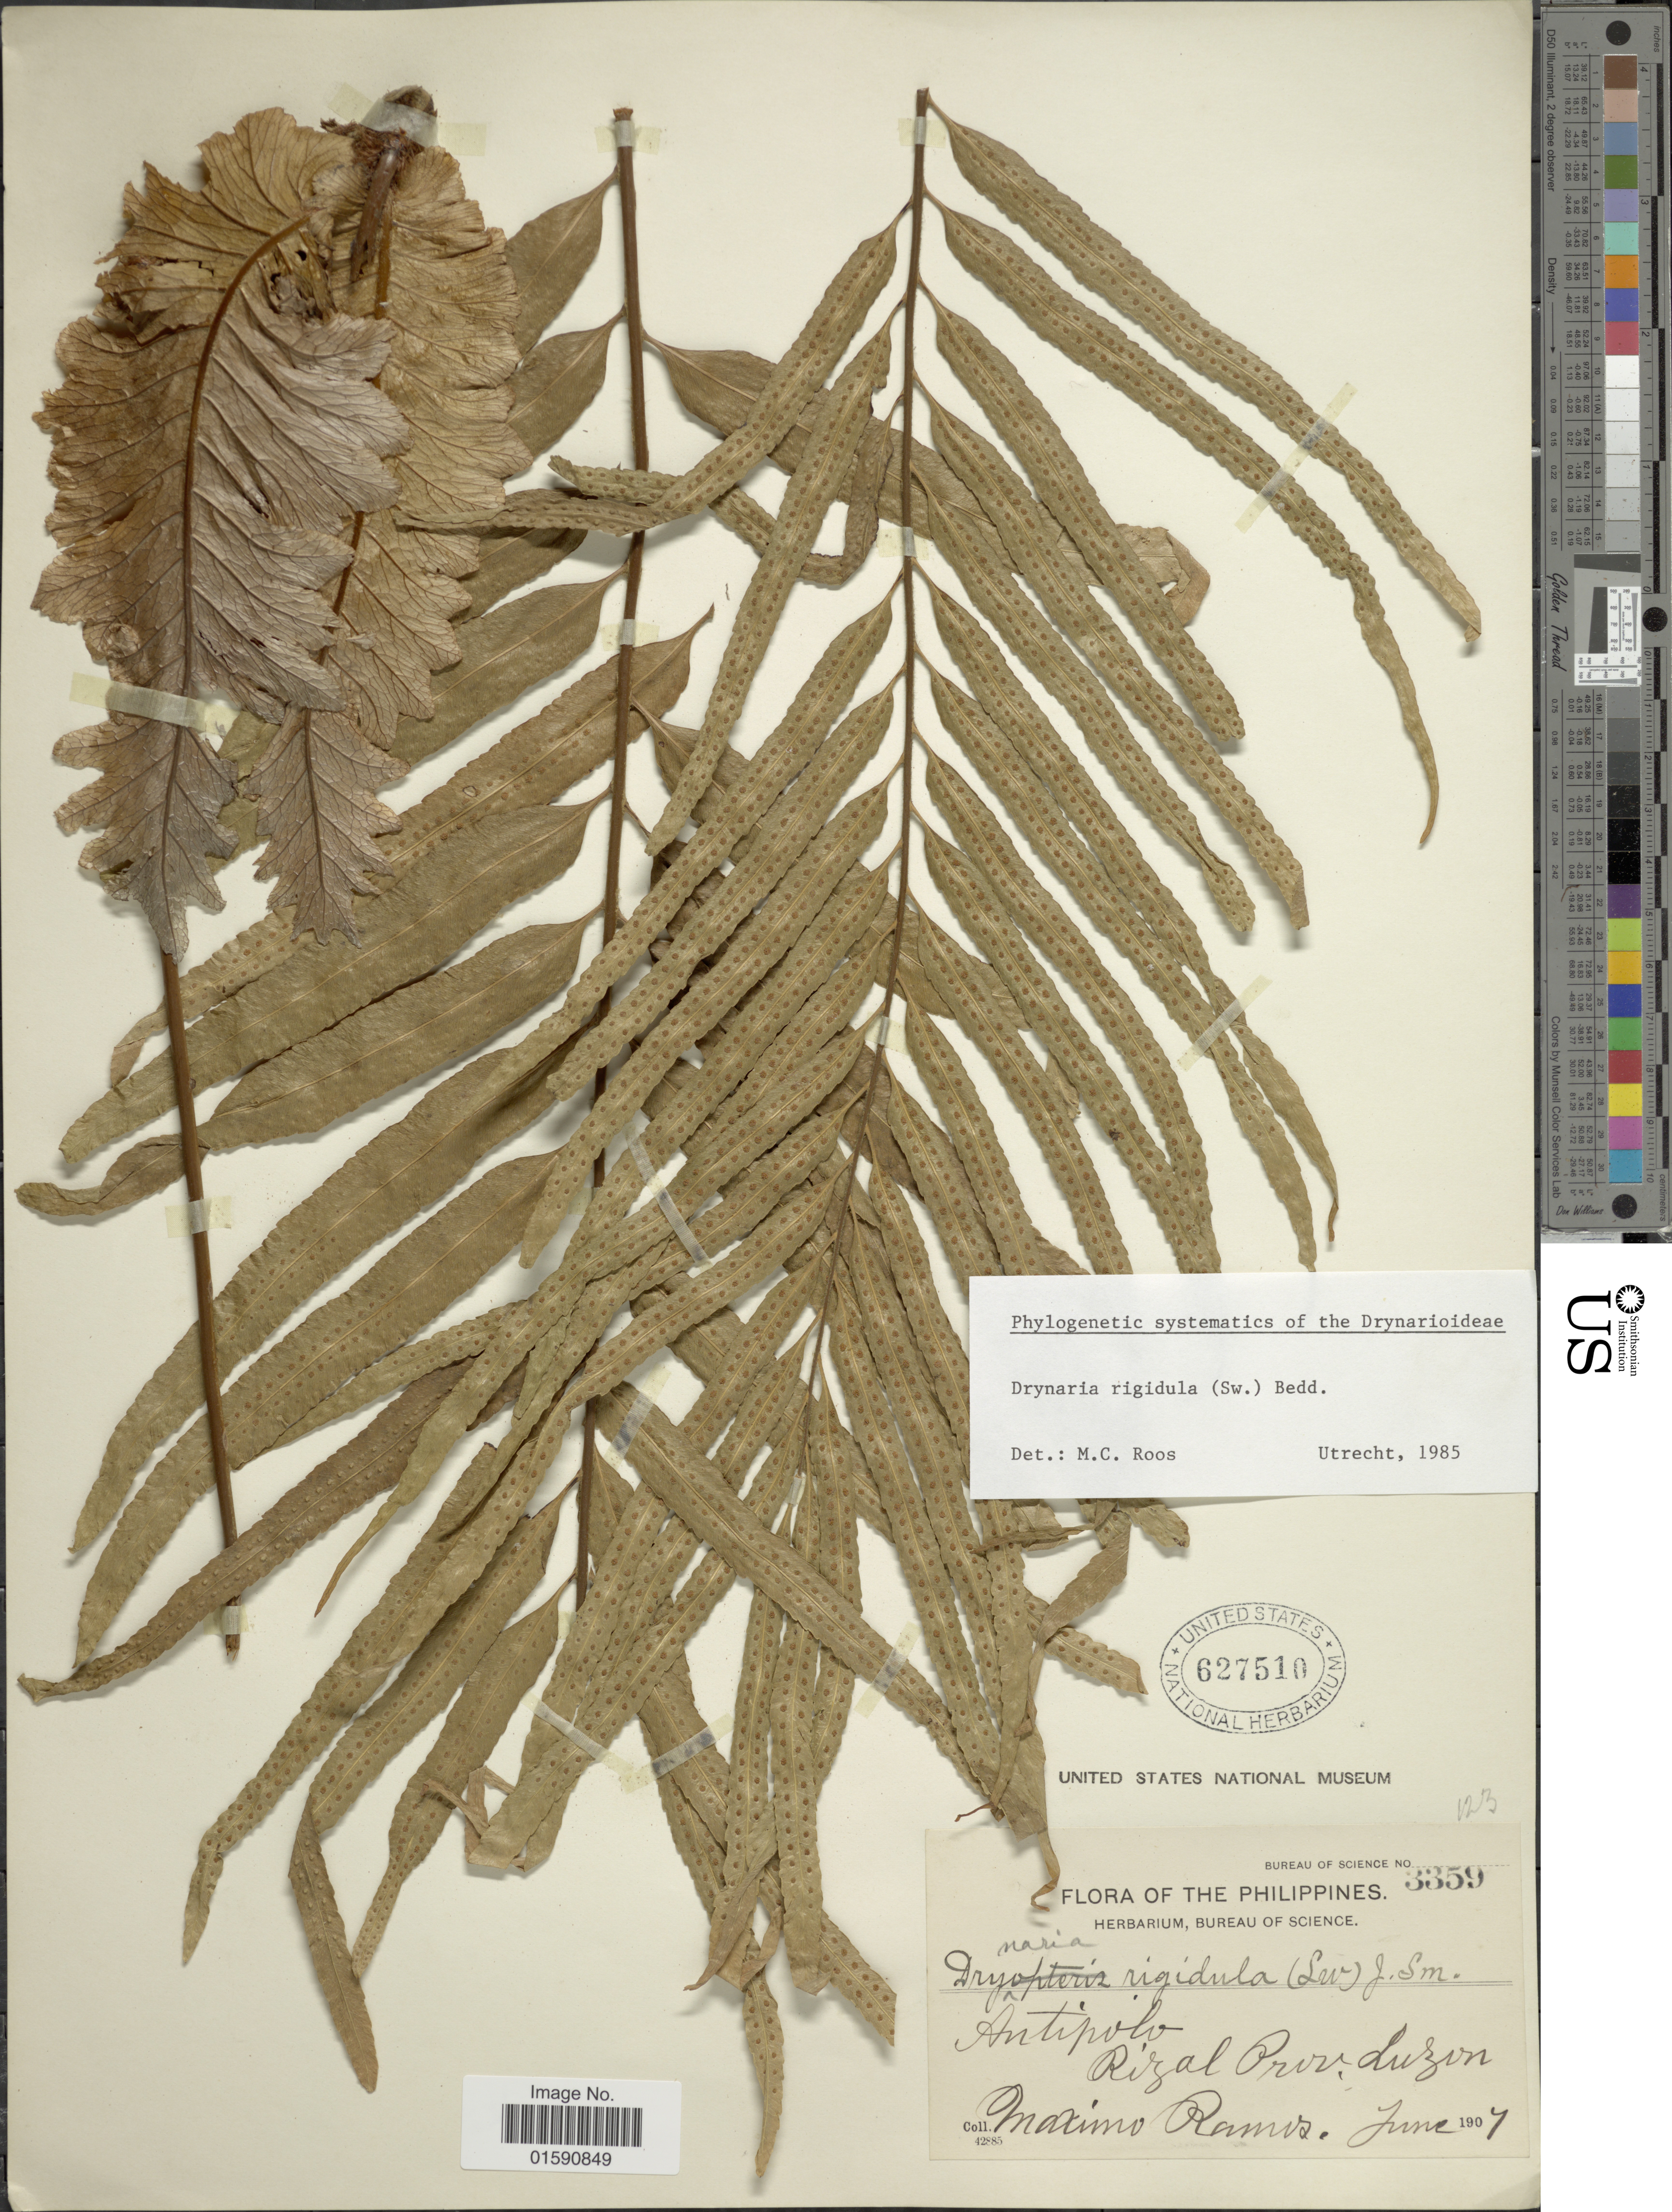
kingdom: Plantae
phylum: Tracheophyta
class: Polypodiopsida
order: Polypodiales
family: Polypodiaceae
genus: Drynaria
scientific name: Drynaria rigidula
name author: (Sw.) Bedd.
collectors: M. Ramos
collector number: Bureau of Science 3359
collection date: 1907-06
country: Philippines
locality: Antipolo, Rizal Prov. Luzon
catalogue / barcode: US 627510